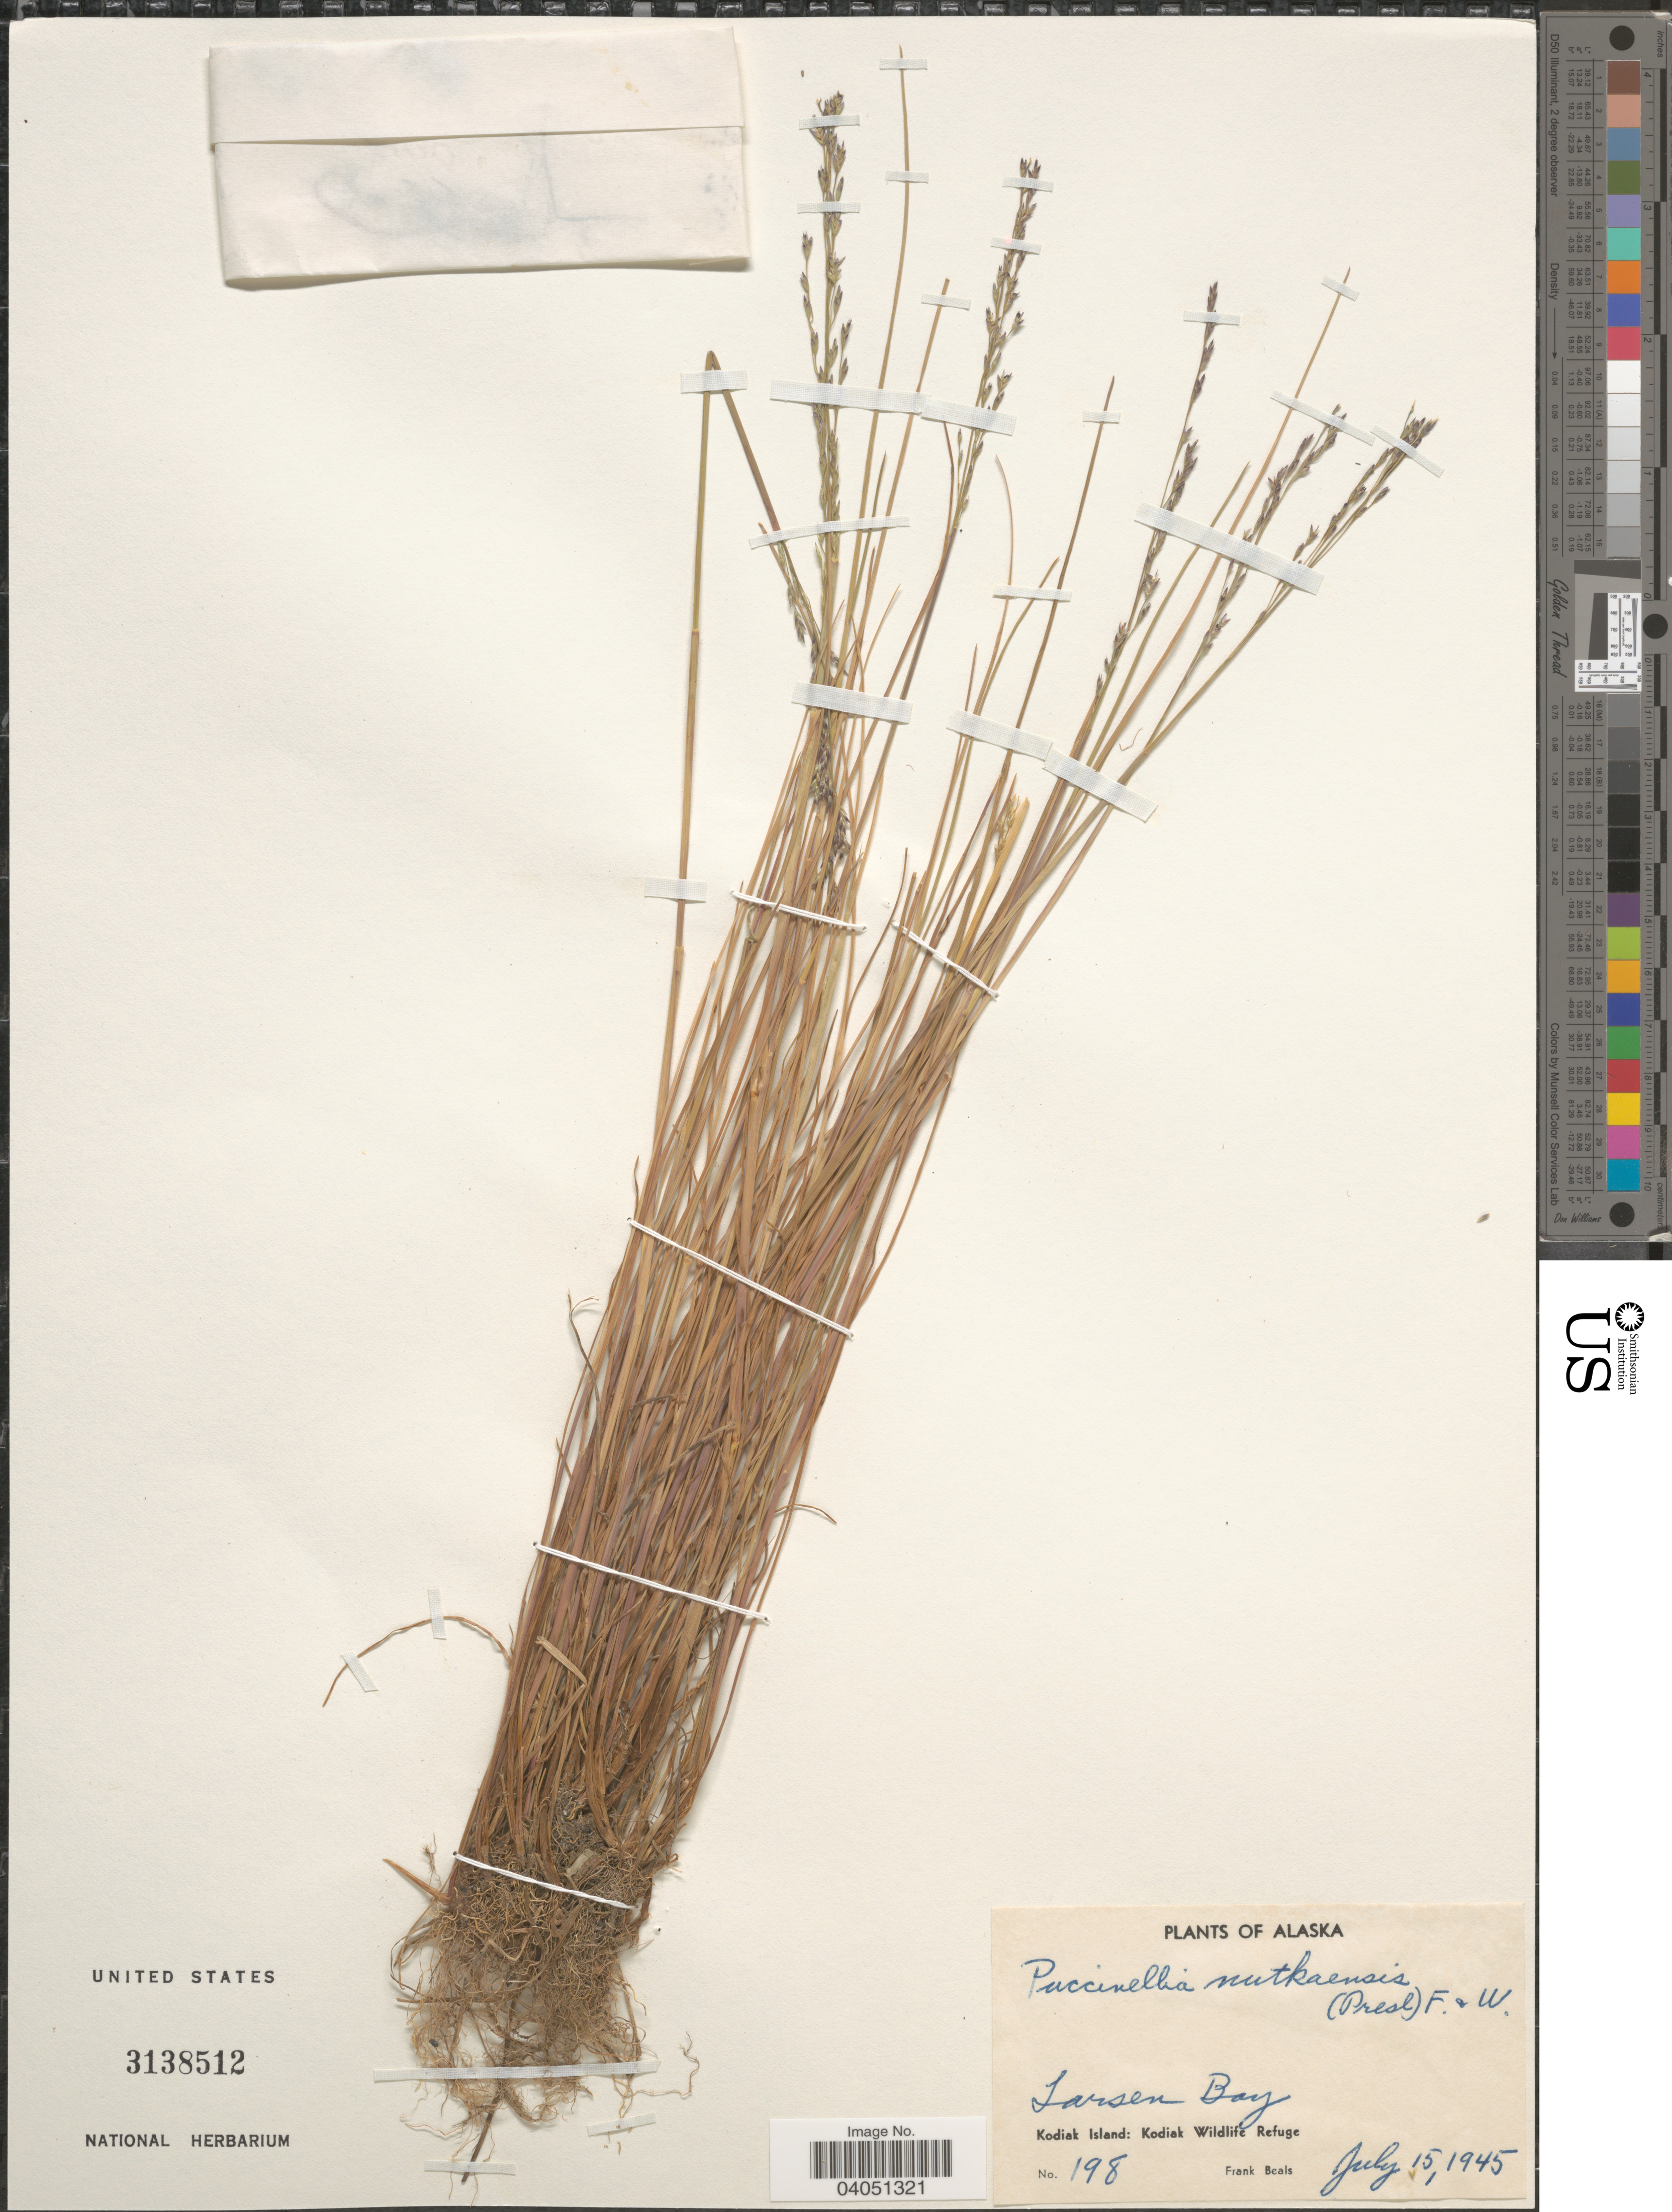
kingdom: Plantae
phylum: Tracheophyta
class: Liliopsida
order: Poales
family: Poaceae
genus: Puccinellia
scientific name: Puccinellia nutkaensis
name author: (J. Presl) Fernald & Weath.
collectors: F. Beals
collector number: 198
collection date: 1945-07-15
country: United States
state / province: Alaska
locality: Larsen Bay. Kodiak Island: Kodiak Wildlife Refuge.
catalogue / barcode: US 3138512